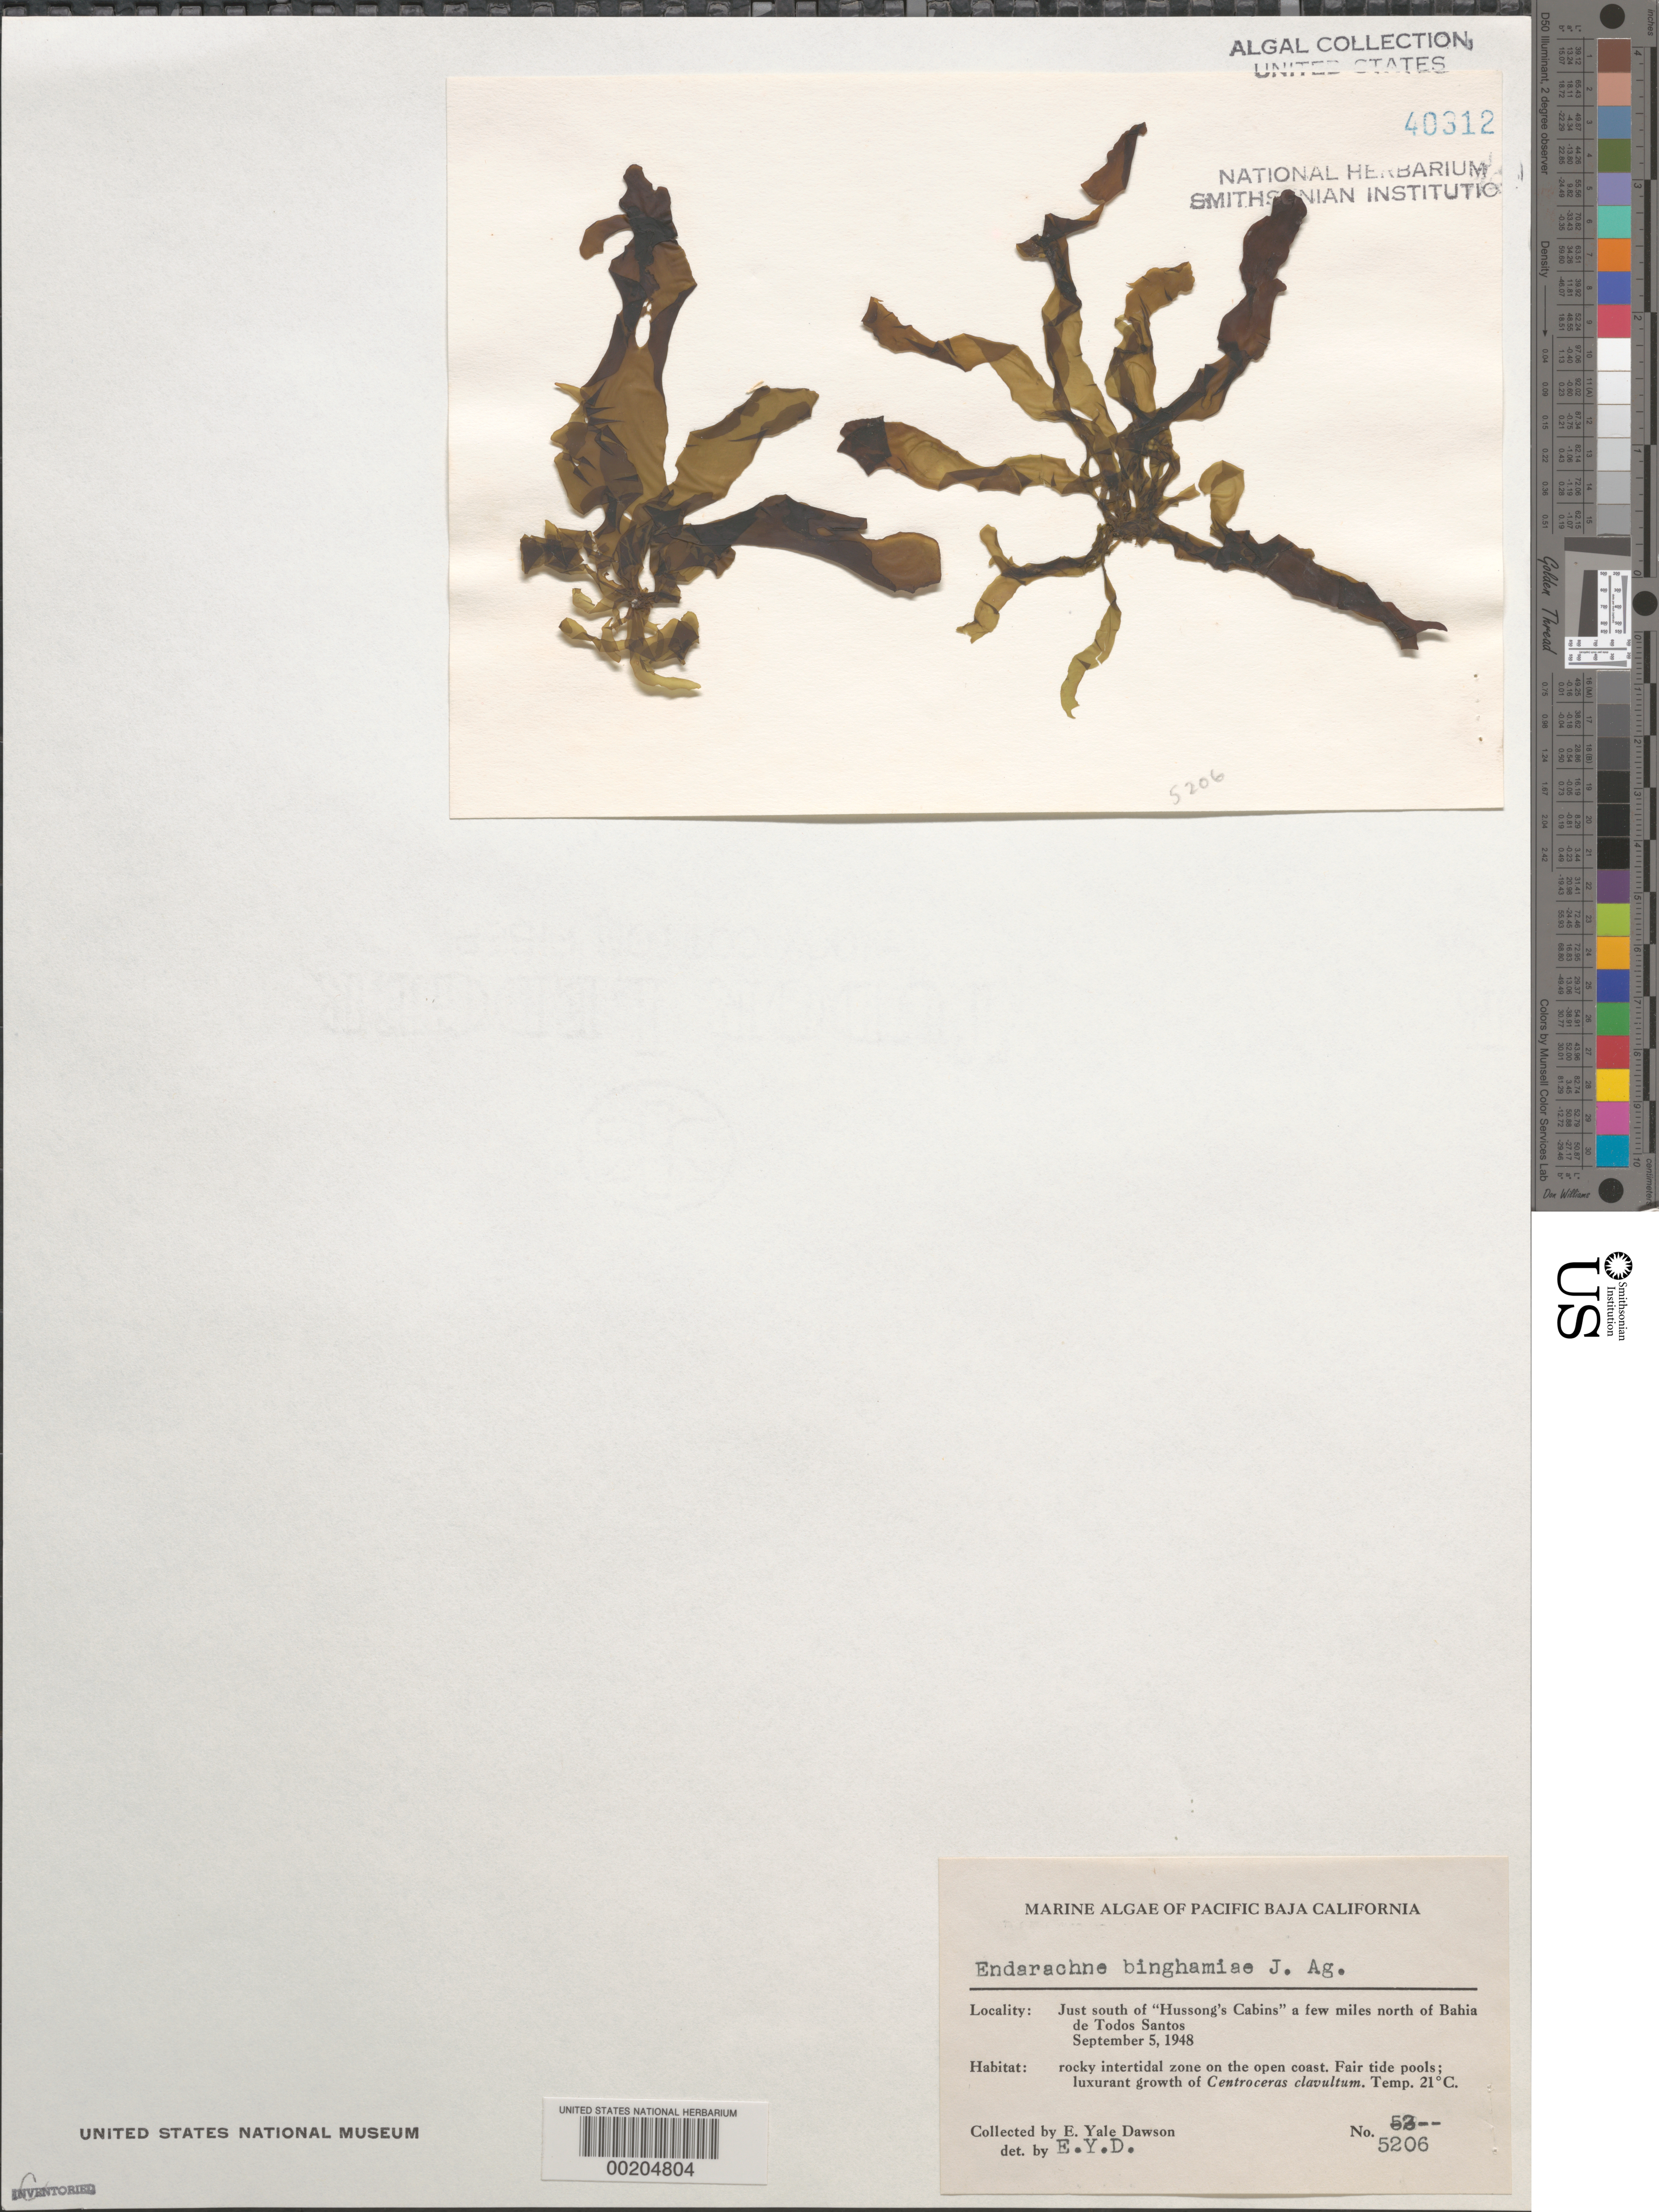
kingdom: Chromista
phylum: Ochrophyta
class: Phaeophyceae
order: Scytosiphonales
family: Scytosiphonaceae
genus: Petalonia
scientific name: Petalonia binghamiae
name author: (J. Agardh) K.L.Vinogr.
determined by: Algae name updating Project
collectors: E. Y. Dawson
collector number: EYD 5206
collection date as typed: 05 Sep 1948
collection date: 1948-09-05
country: Mexico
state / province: Baja California Sur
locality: North of Bahia de Todos Santos, just south of Hussong's Cabins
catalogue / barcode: US 40312